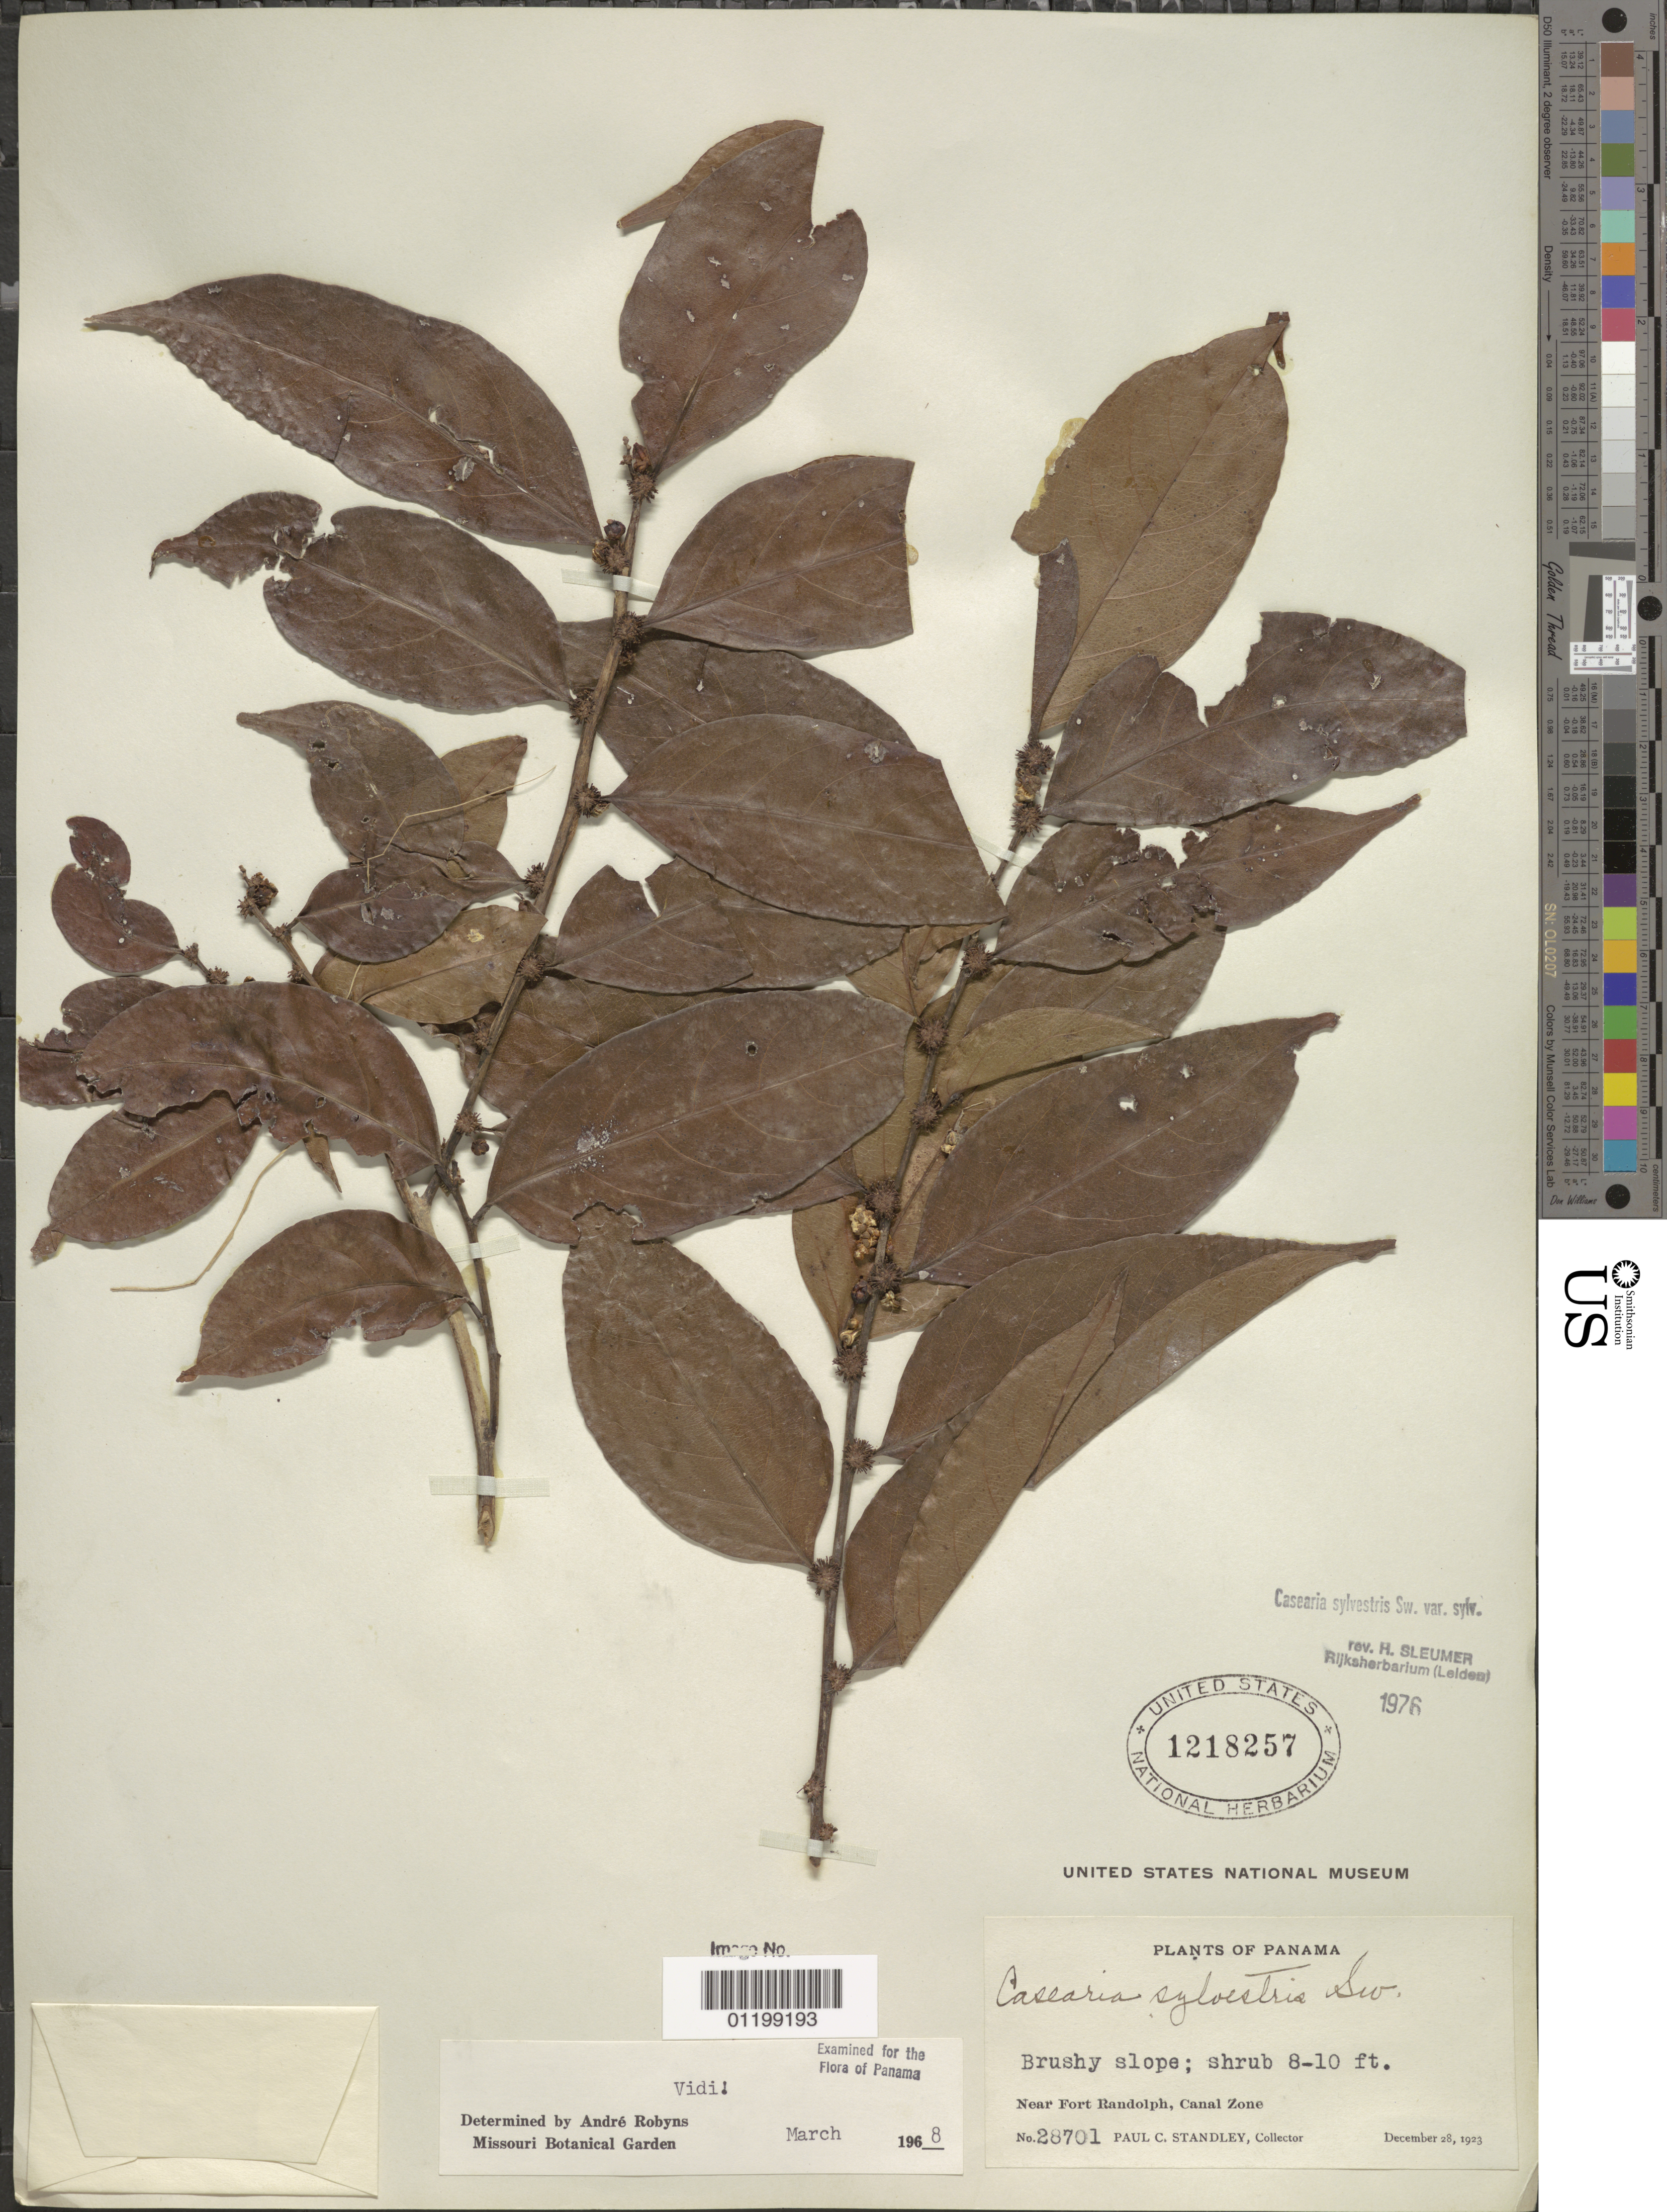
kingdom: Plantae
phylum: Tracheophyta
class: Magnoliopsida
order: Malpighiales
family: Salicaceae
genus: Casearia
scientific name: Casearia sylvestris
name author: Sw.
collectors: P. C. Standley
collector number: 28701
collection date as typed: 28 Dec 1923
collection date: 1923-12-28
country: Panama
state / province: Colón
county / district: Canal Zone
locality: Near Fort Randolph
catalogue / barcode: US 1218257